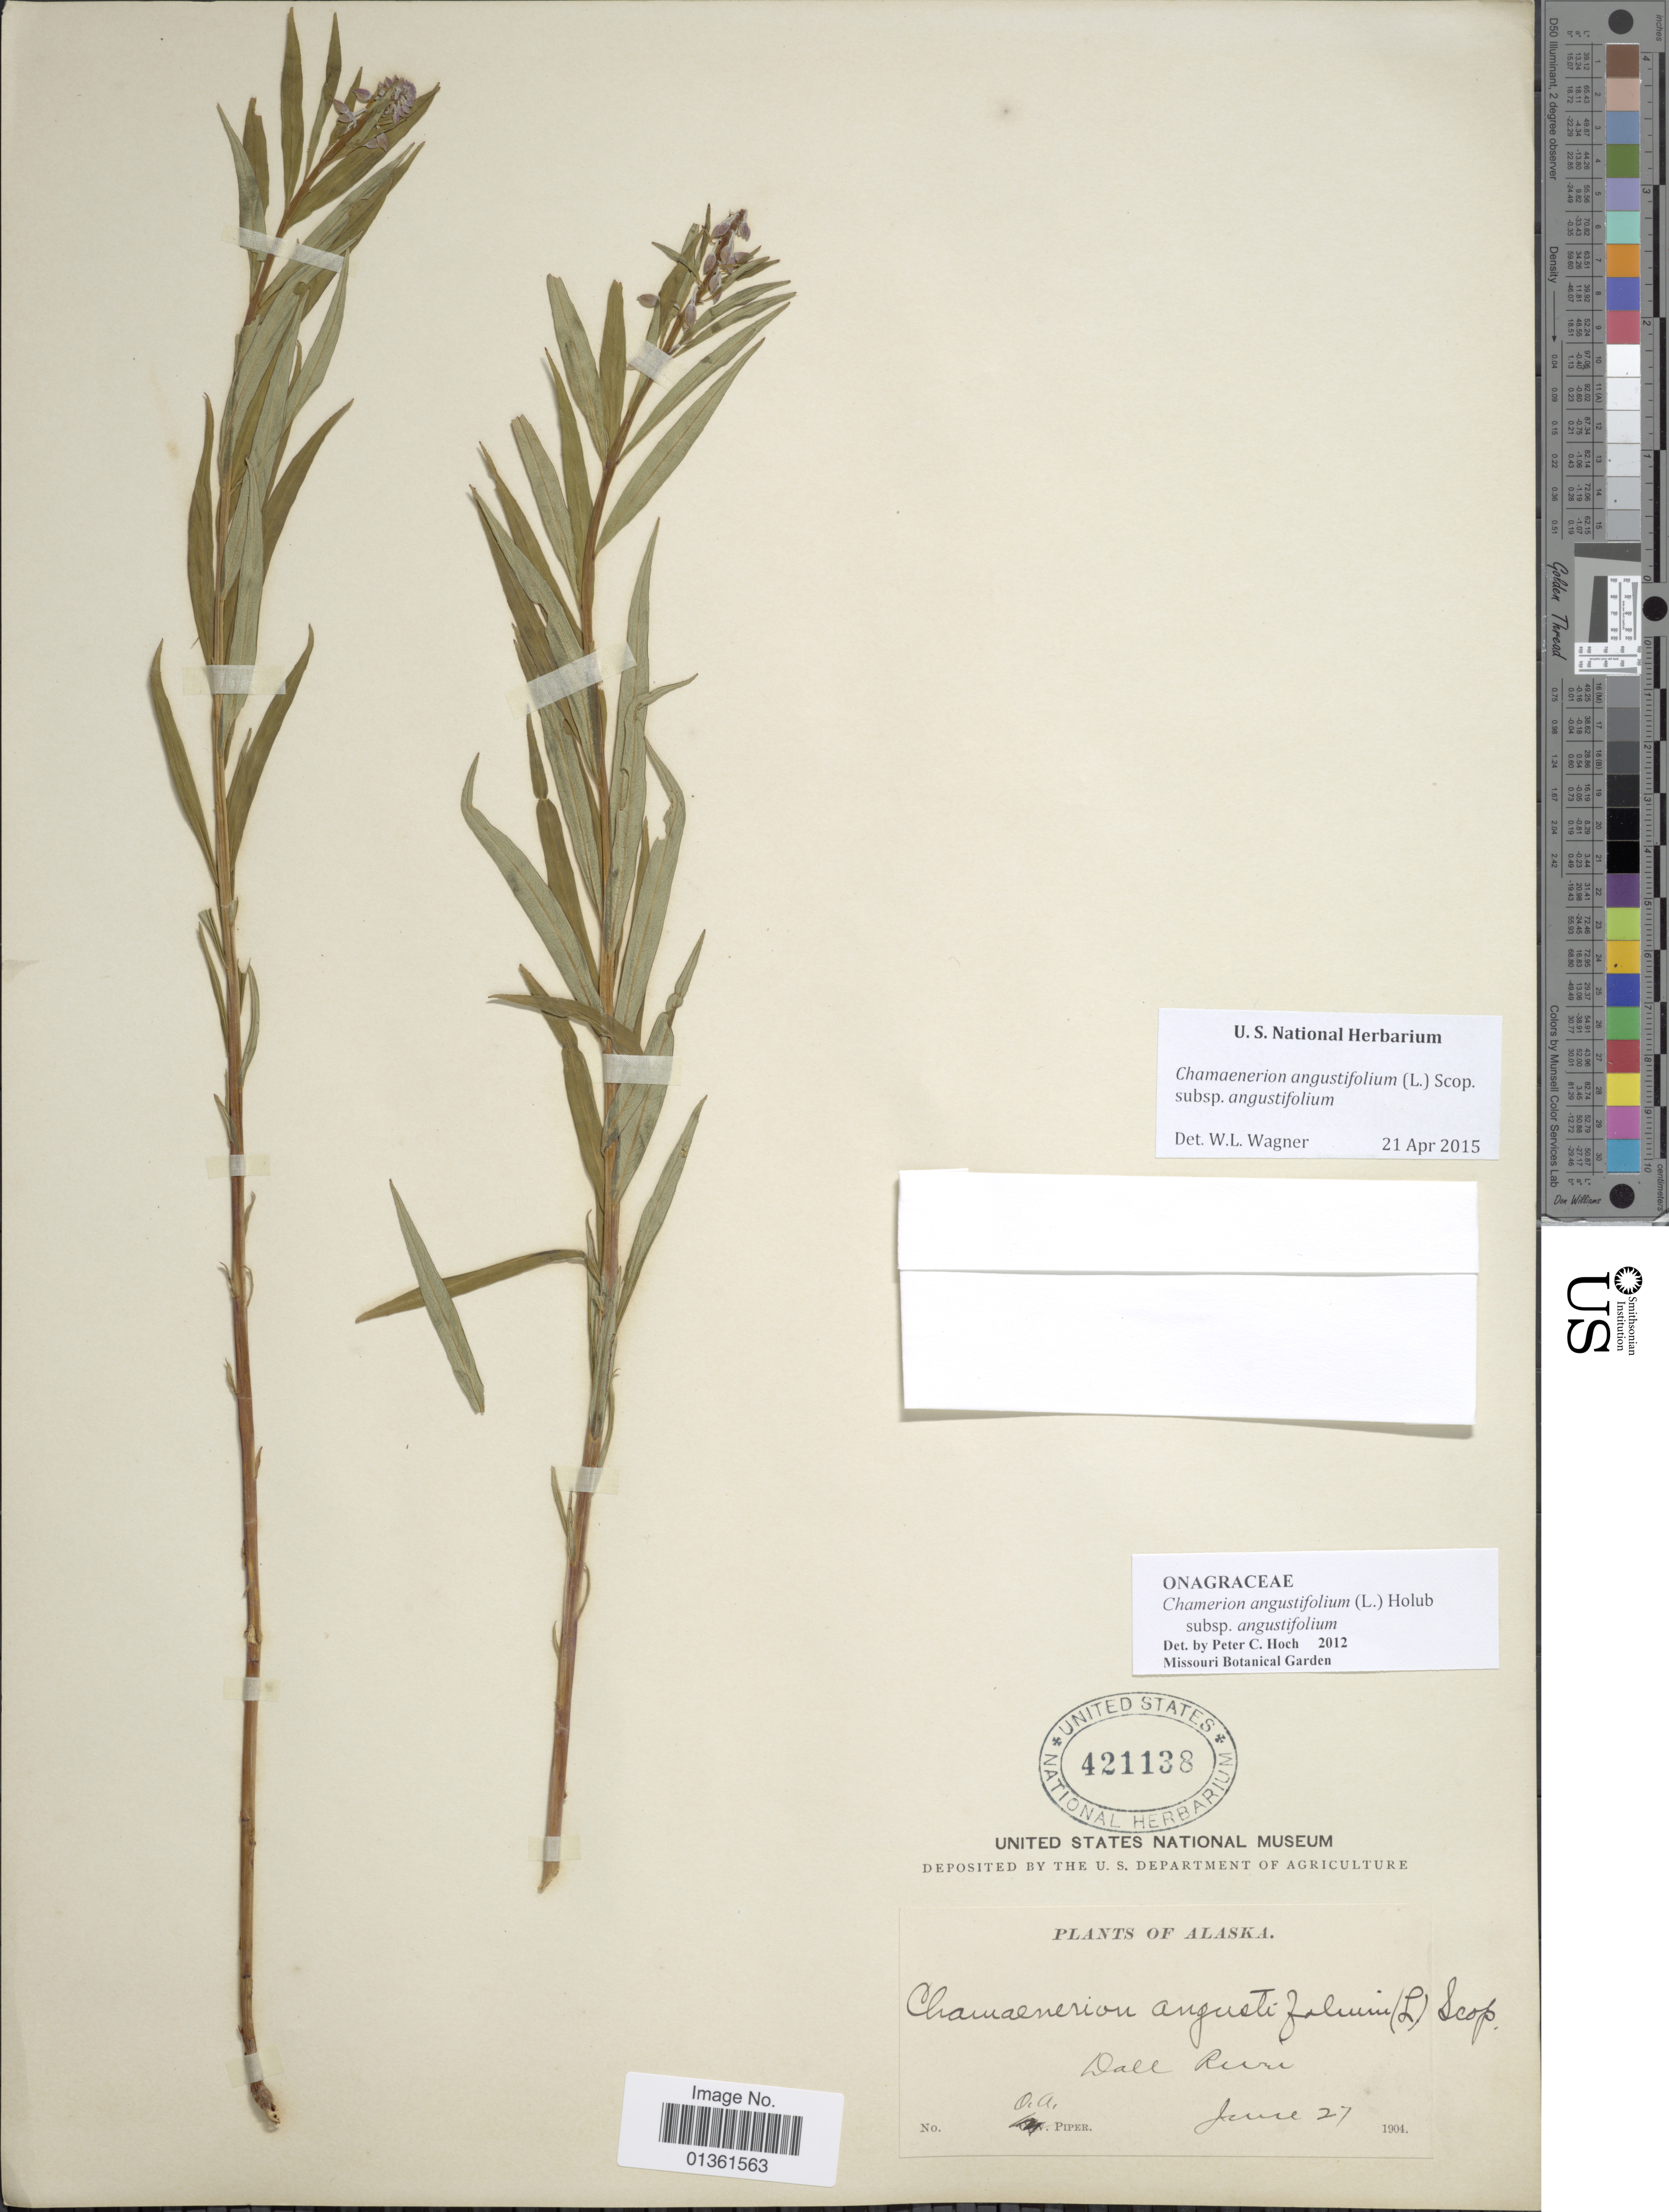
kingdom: Plantae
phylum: Tracheophyta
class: Magnoliopsida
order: Myrtales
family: Onagraceae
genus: Chamaenerion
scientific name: Chamaenerion angustifolium subsp. angustifolium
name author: (L.) Scop.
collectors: O. Piper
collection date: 1904-06-27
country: United States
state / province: Alaska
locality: Dall River.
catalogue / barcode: US 421138